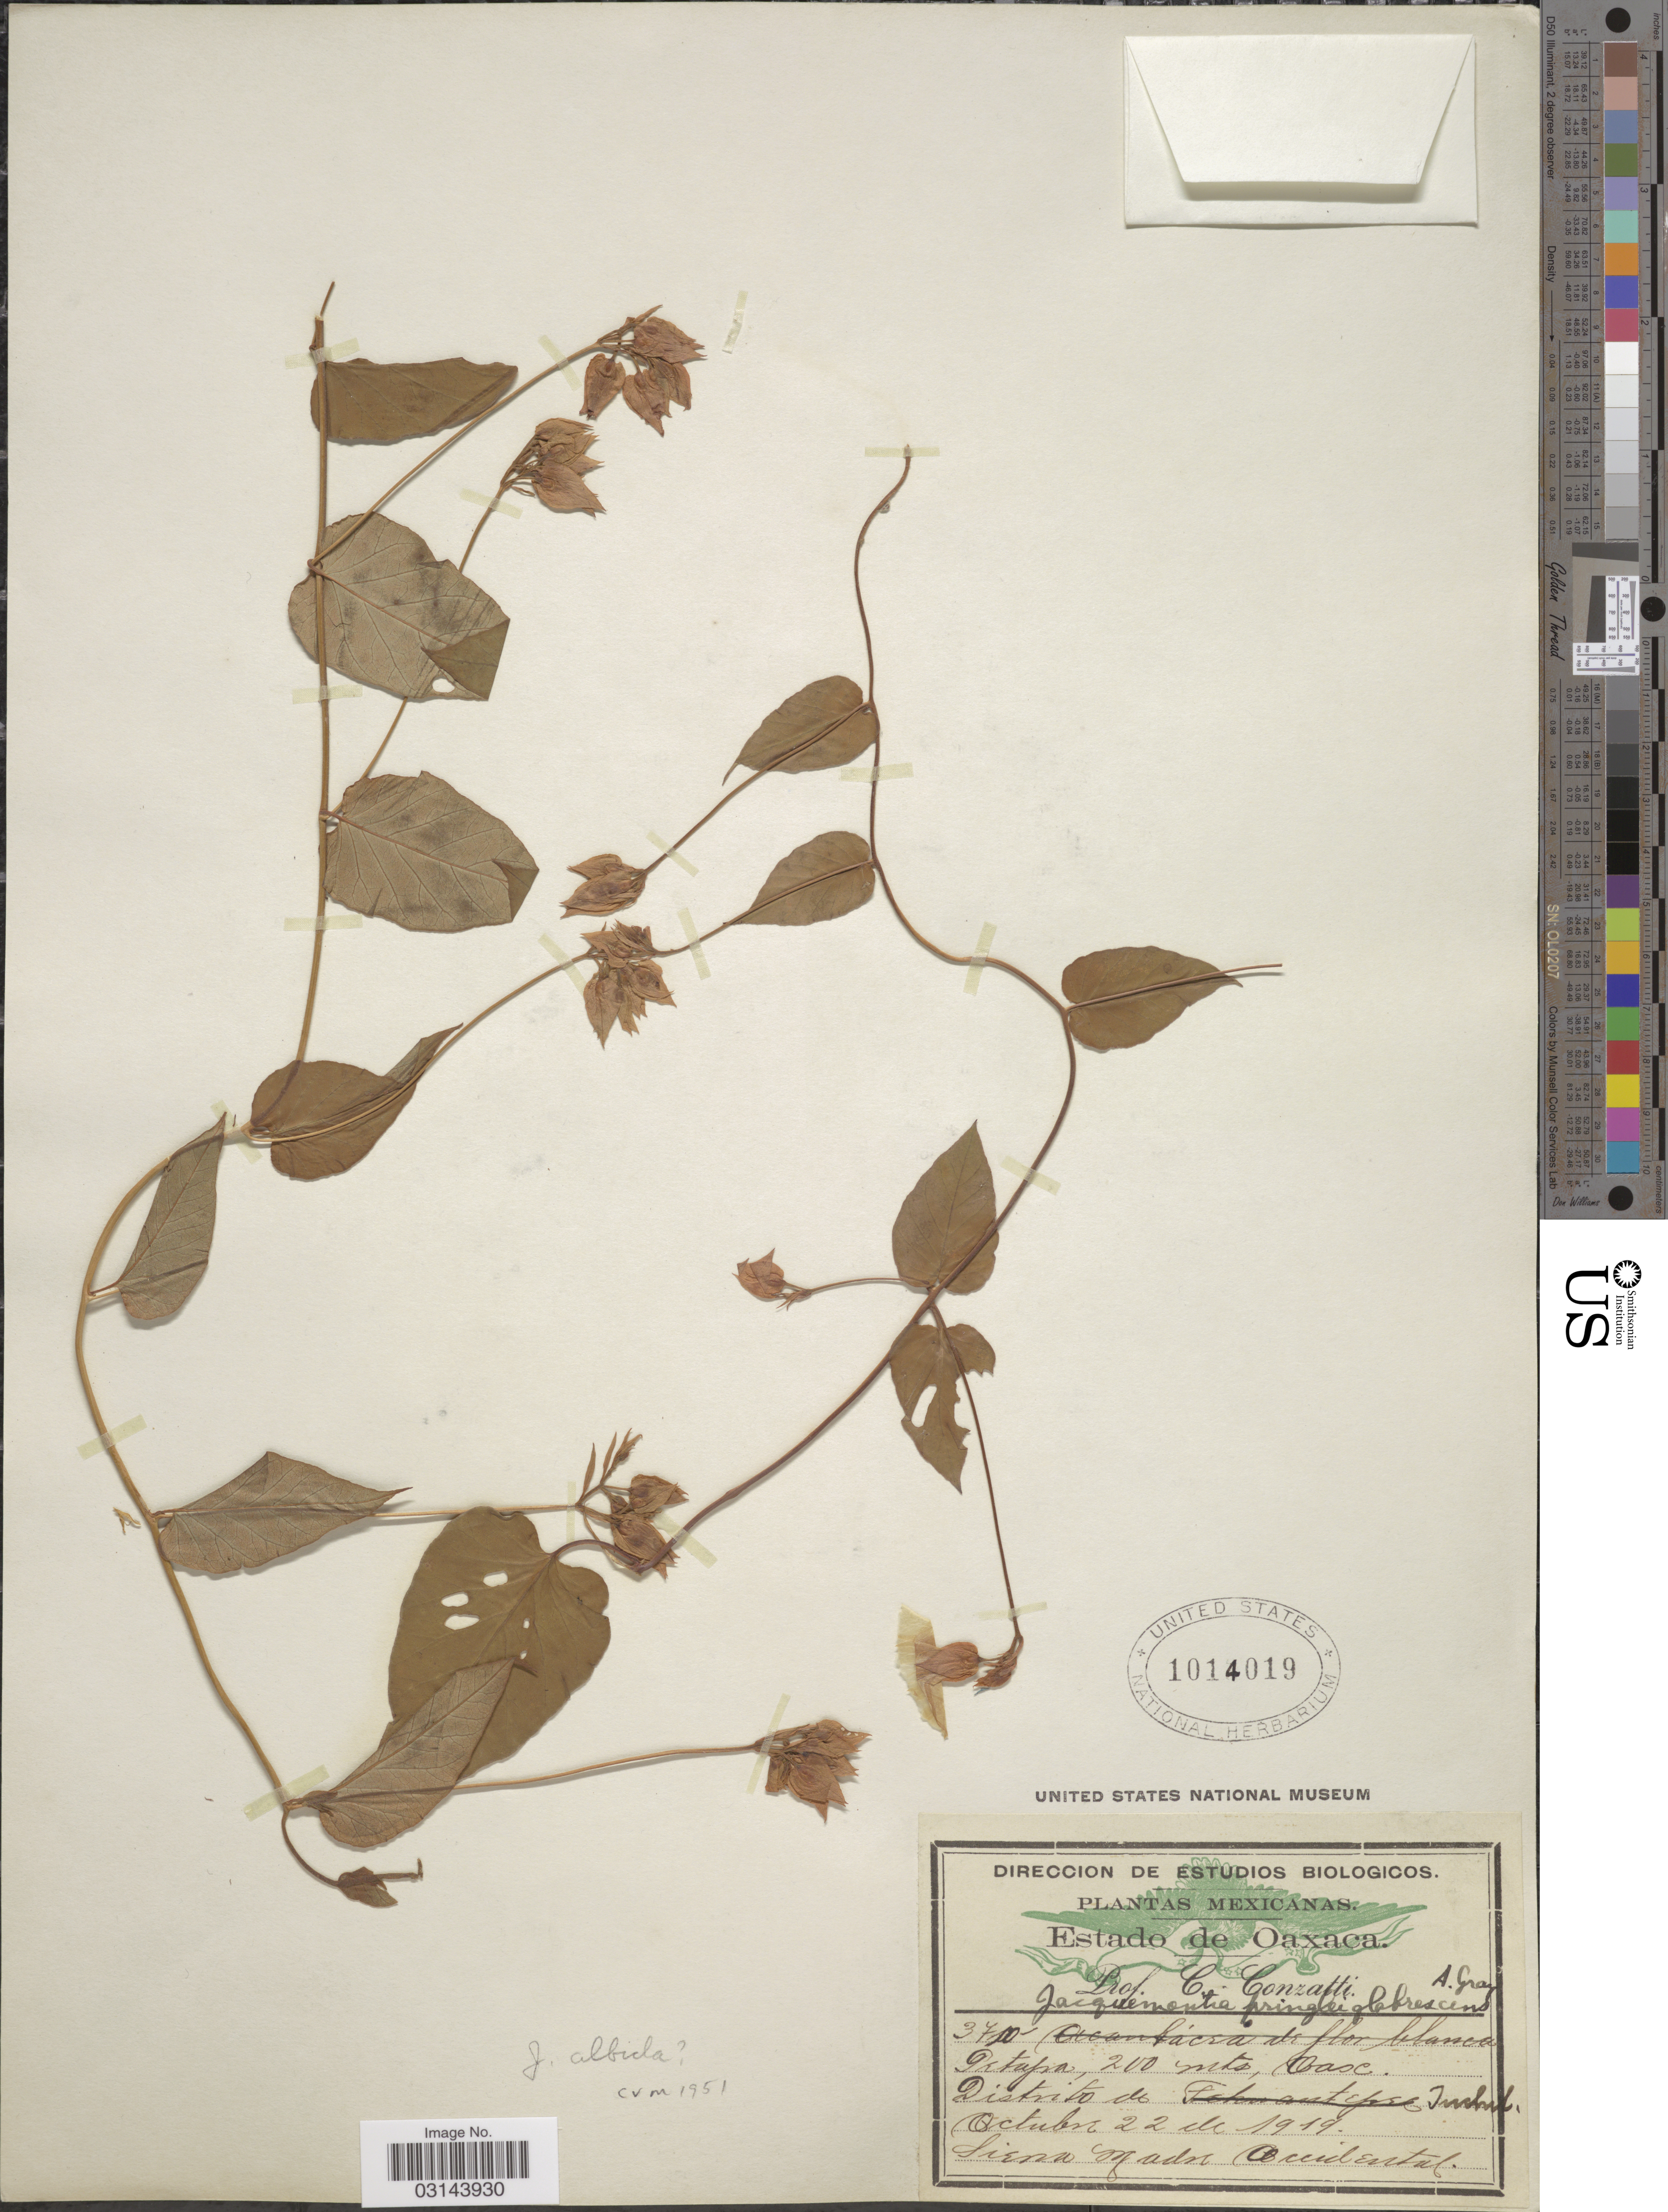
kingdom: Plantae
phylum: Tracheophyta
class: Magnoliopsida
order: Solanales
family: Convolvulaceae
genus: Jacquemontia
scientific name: Jacquemontia albida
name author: Wiggins & Rollins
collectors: C. Conzatti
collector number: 3700*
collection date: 1919-10-22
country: Mexico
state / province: Oaxaca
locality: Estado de Oaxaca. Petapa, Oax. Distrito de Juchit. Sierra madre occidental.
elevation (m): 200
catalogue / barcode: US 1014019